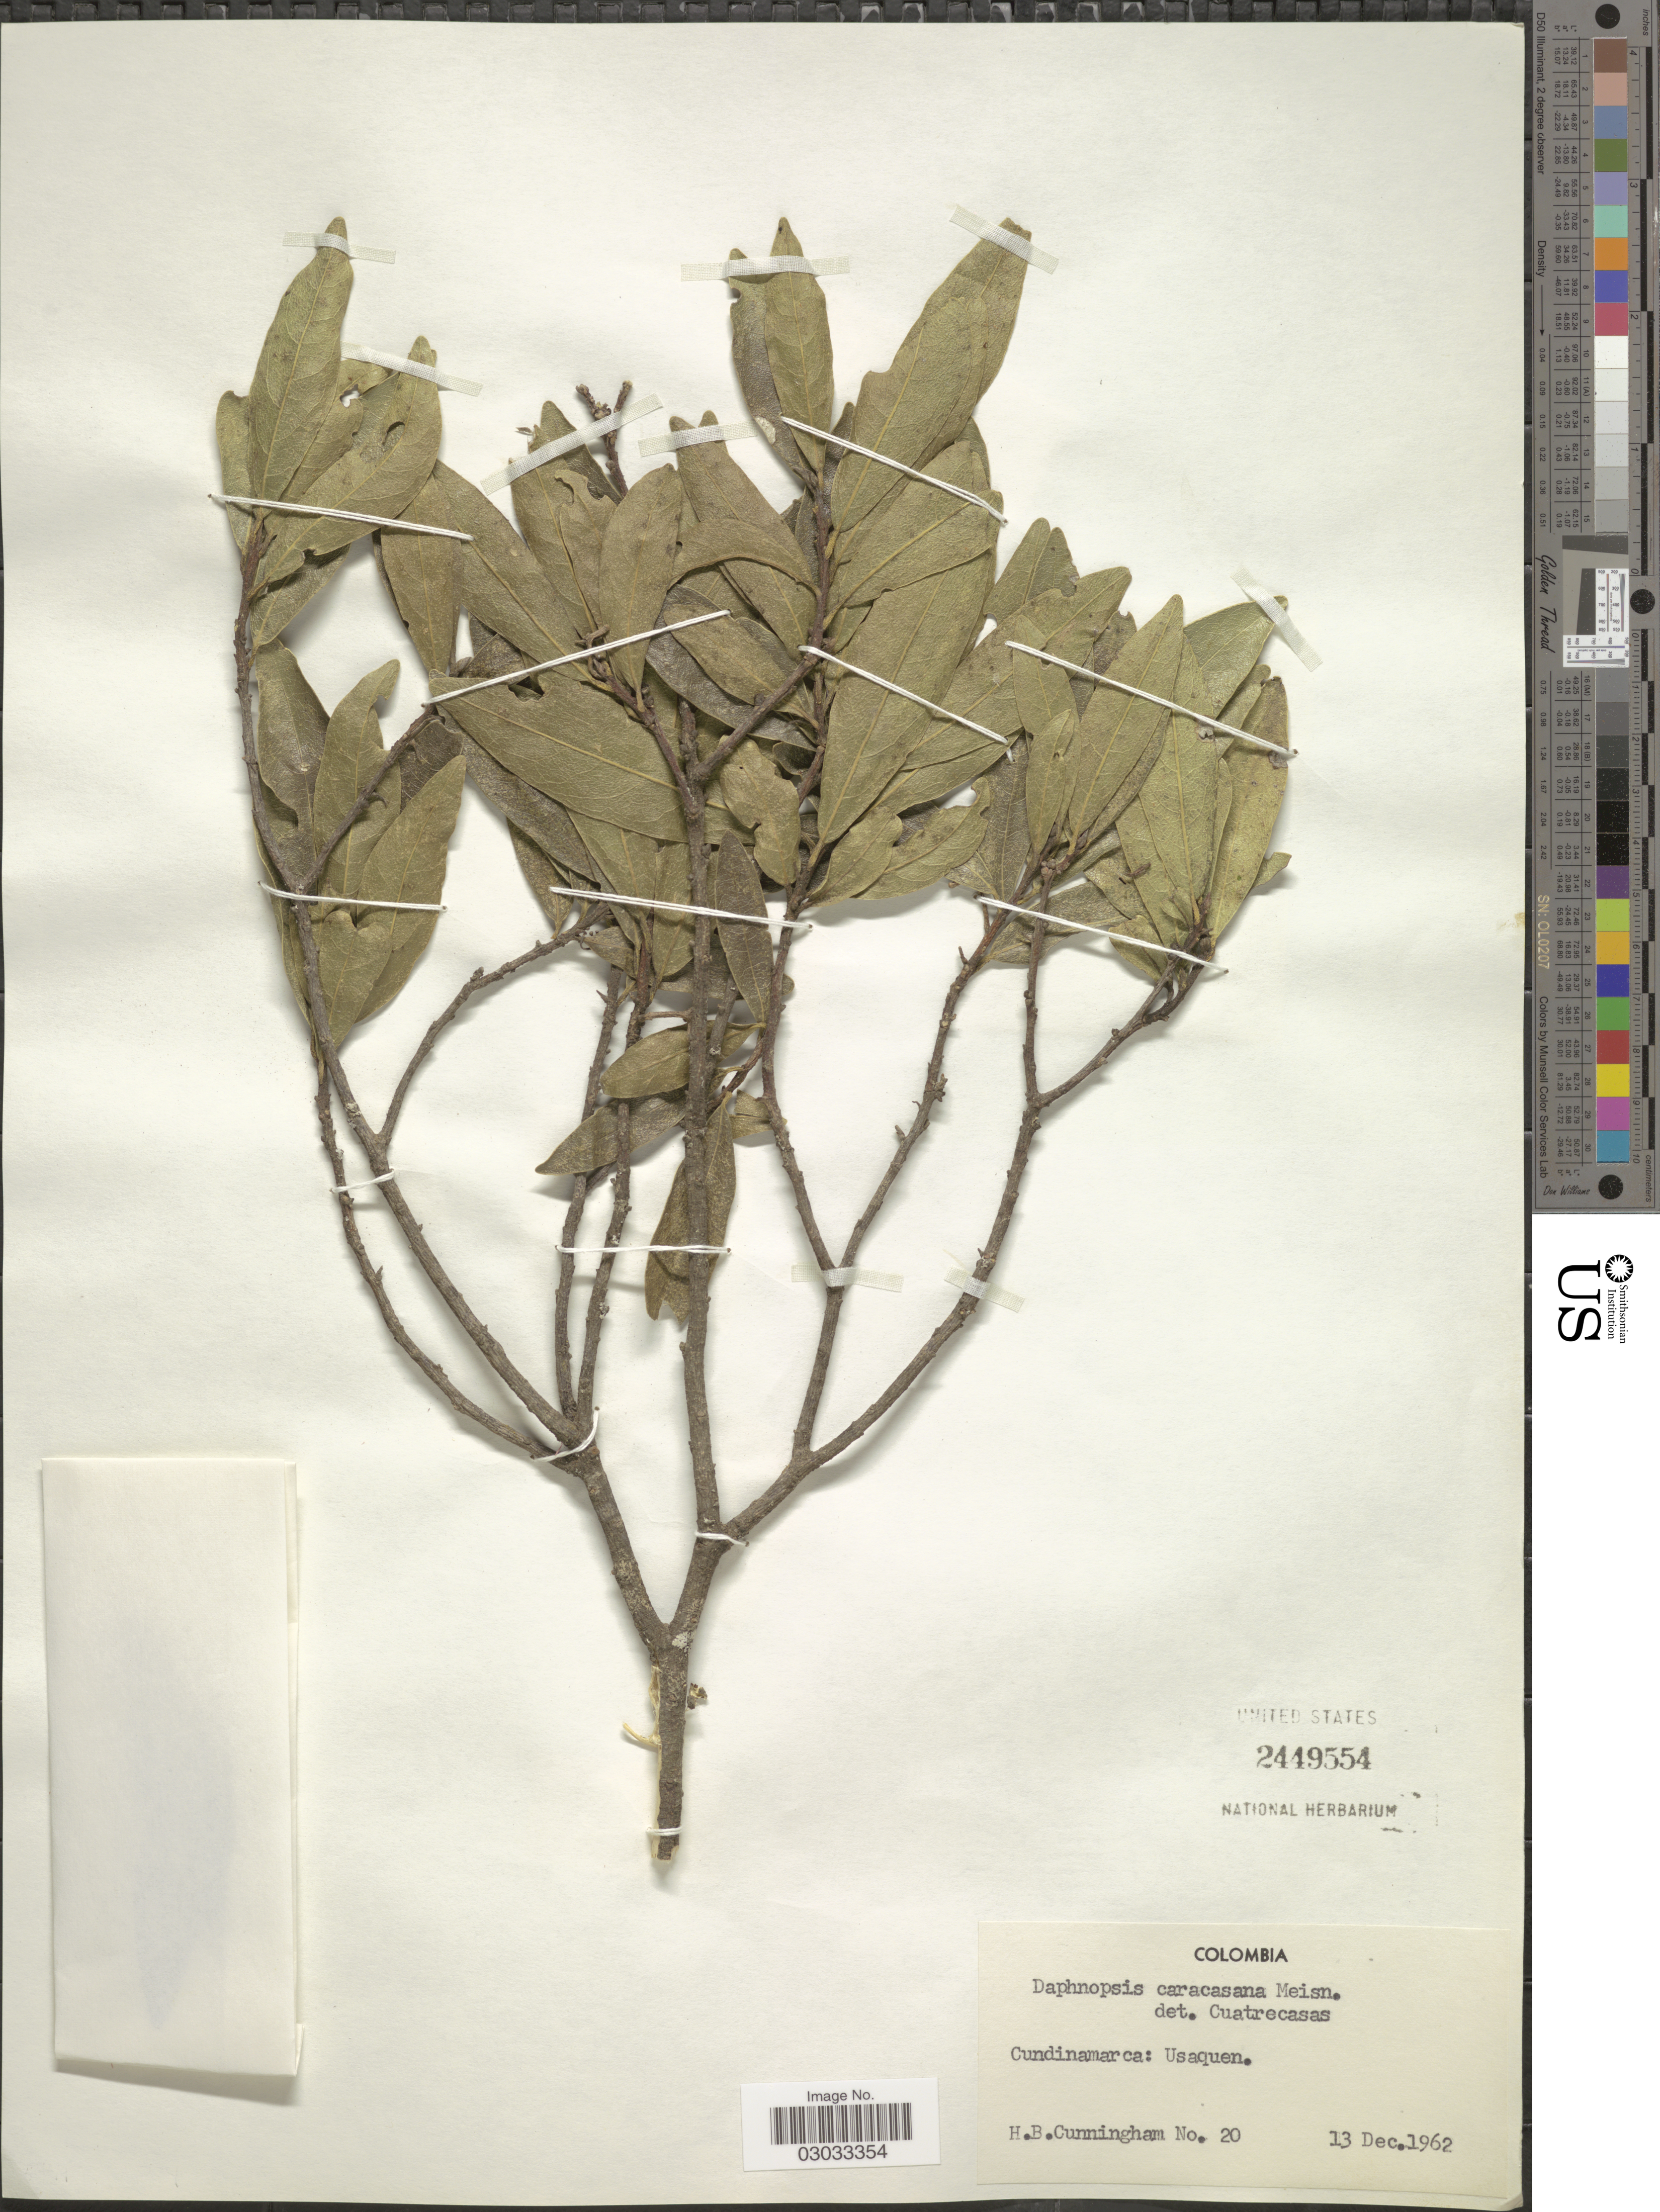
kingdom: Plantae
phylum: Tracheophyta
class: Magnoliopsida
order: Malvales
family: Thymelaeaceae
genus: Daphnopsis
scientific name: Daphnopsis caracasana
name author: Meisn.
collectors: H. Cunningham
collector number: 20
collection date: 1962-12-13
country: Colombia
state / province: Cundinamarca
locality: Usaquen.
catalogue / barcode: US 2449554